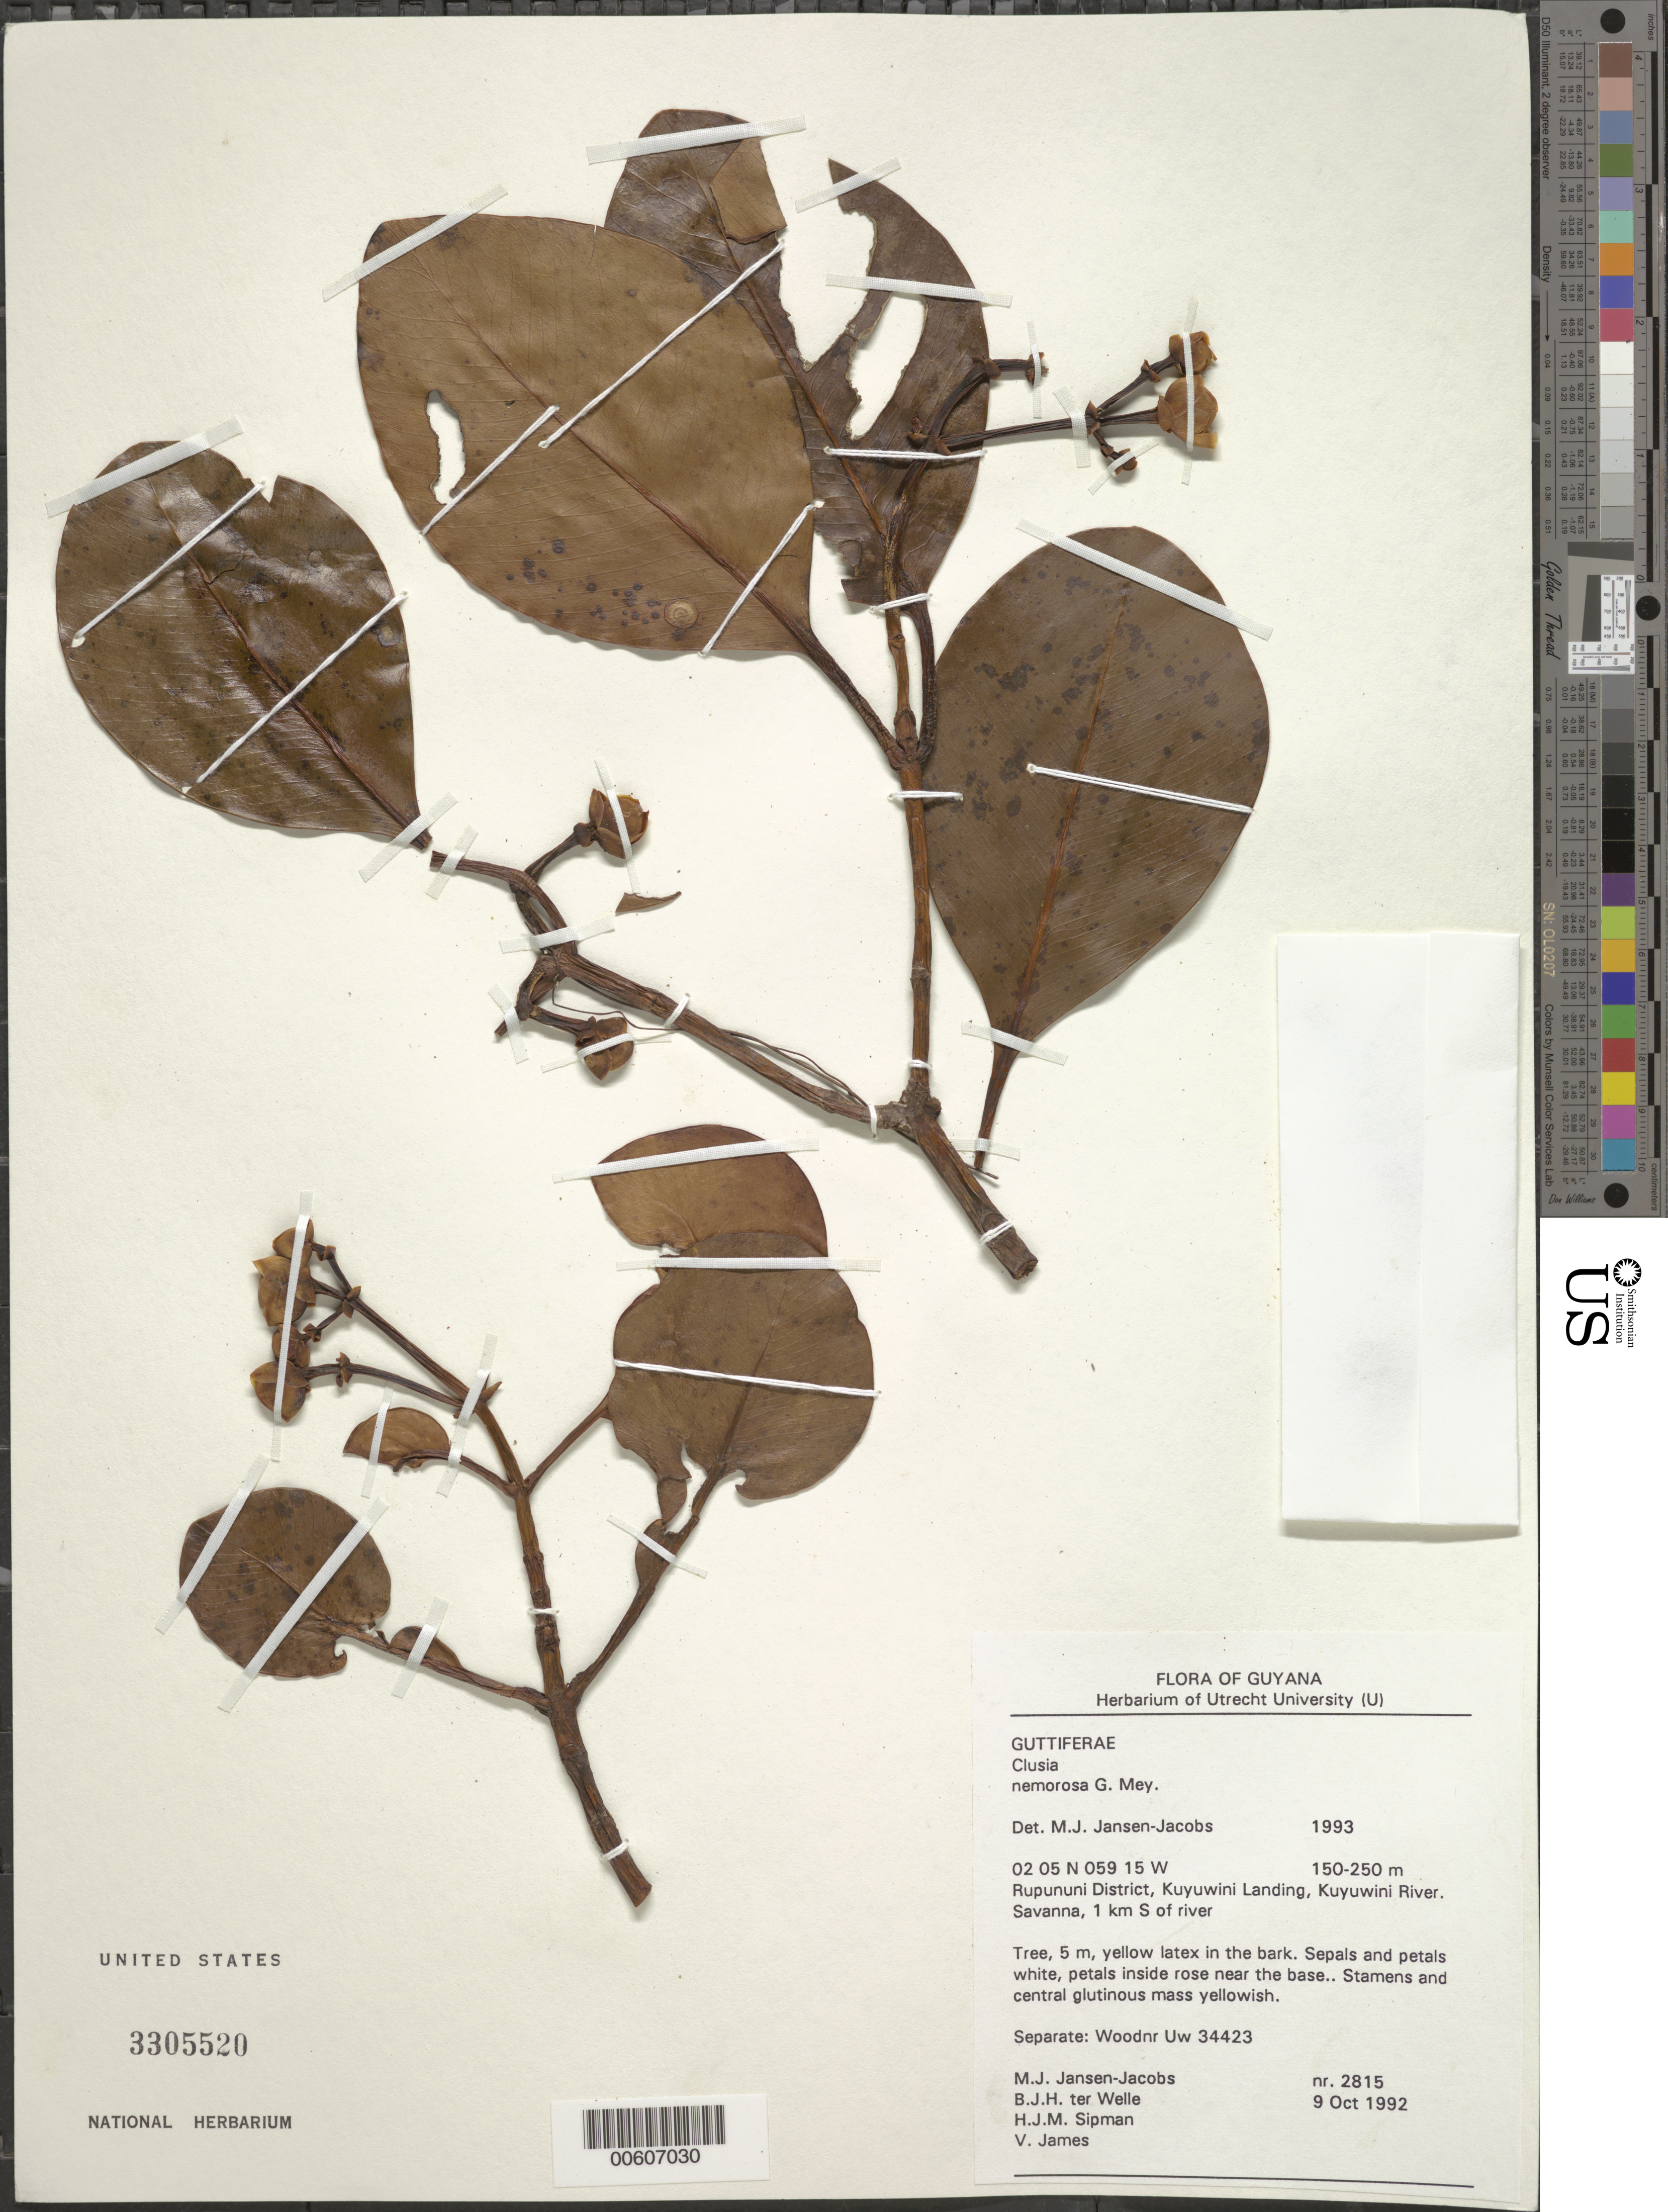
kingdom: Plantae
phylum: Tracheophyta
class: Magnoliopsida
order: Malpighiales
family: Clusiaceae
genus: Clusia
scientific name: Clusia nemorosa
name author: G. Mey.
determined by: Jansen-Jacobs, M. J., (U), Nationaal Herbarium Nederland, Utrecht University branch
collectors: M. J. Jansen-Jacobs, B. Welle, H. J. M. Sipman & V. James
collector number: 2815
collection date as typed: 9-Oct-92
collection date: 1992-10-09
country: Guyana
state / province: U. Takutu-U. Essequibo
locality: Kuyuwini Landing, Kuyuwini River, Rupununi District; 1 km S of river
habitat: Savanna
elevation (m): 150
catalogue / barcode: US 3305520